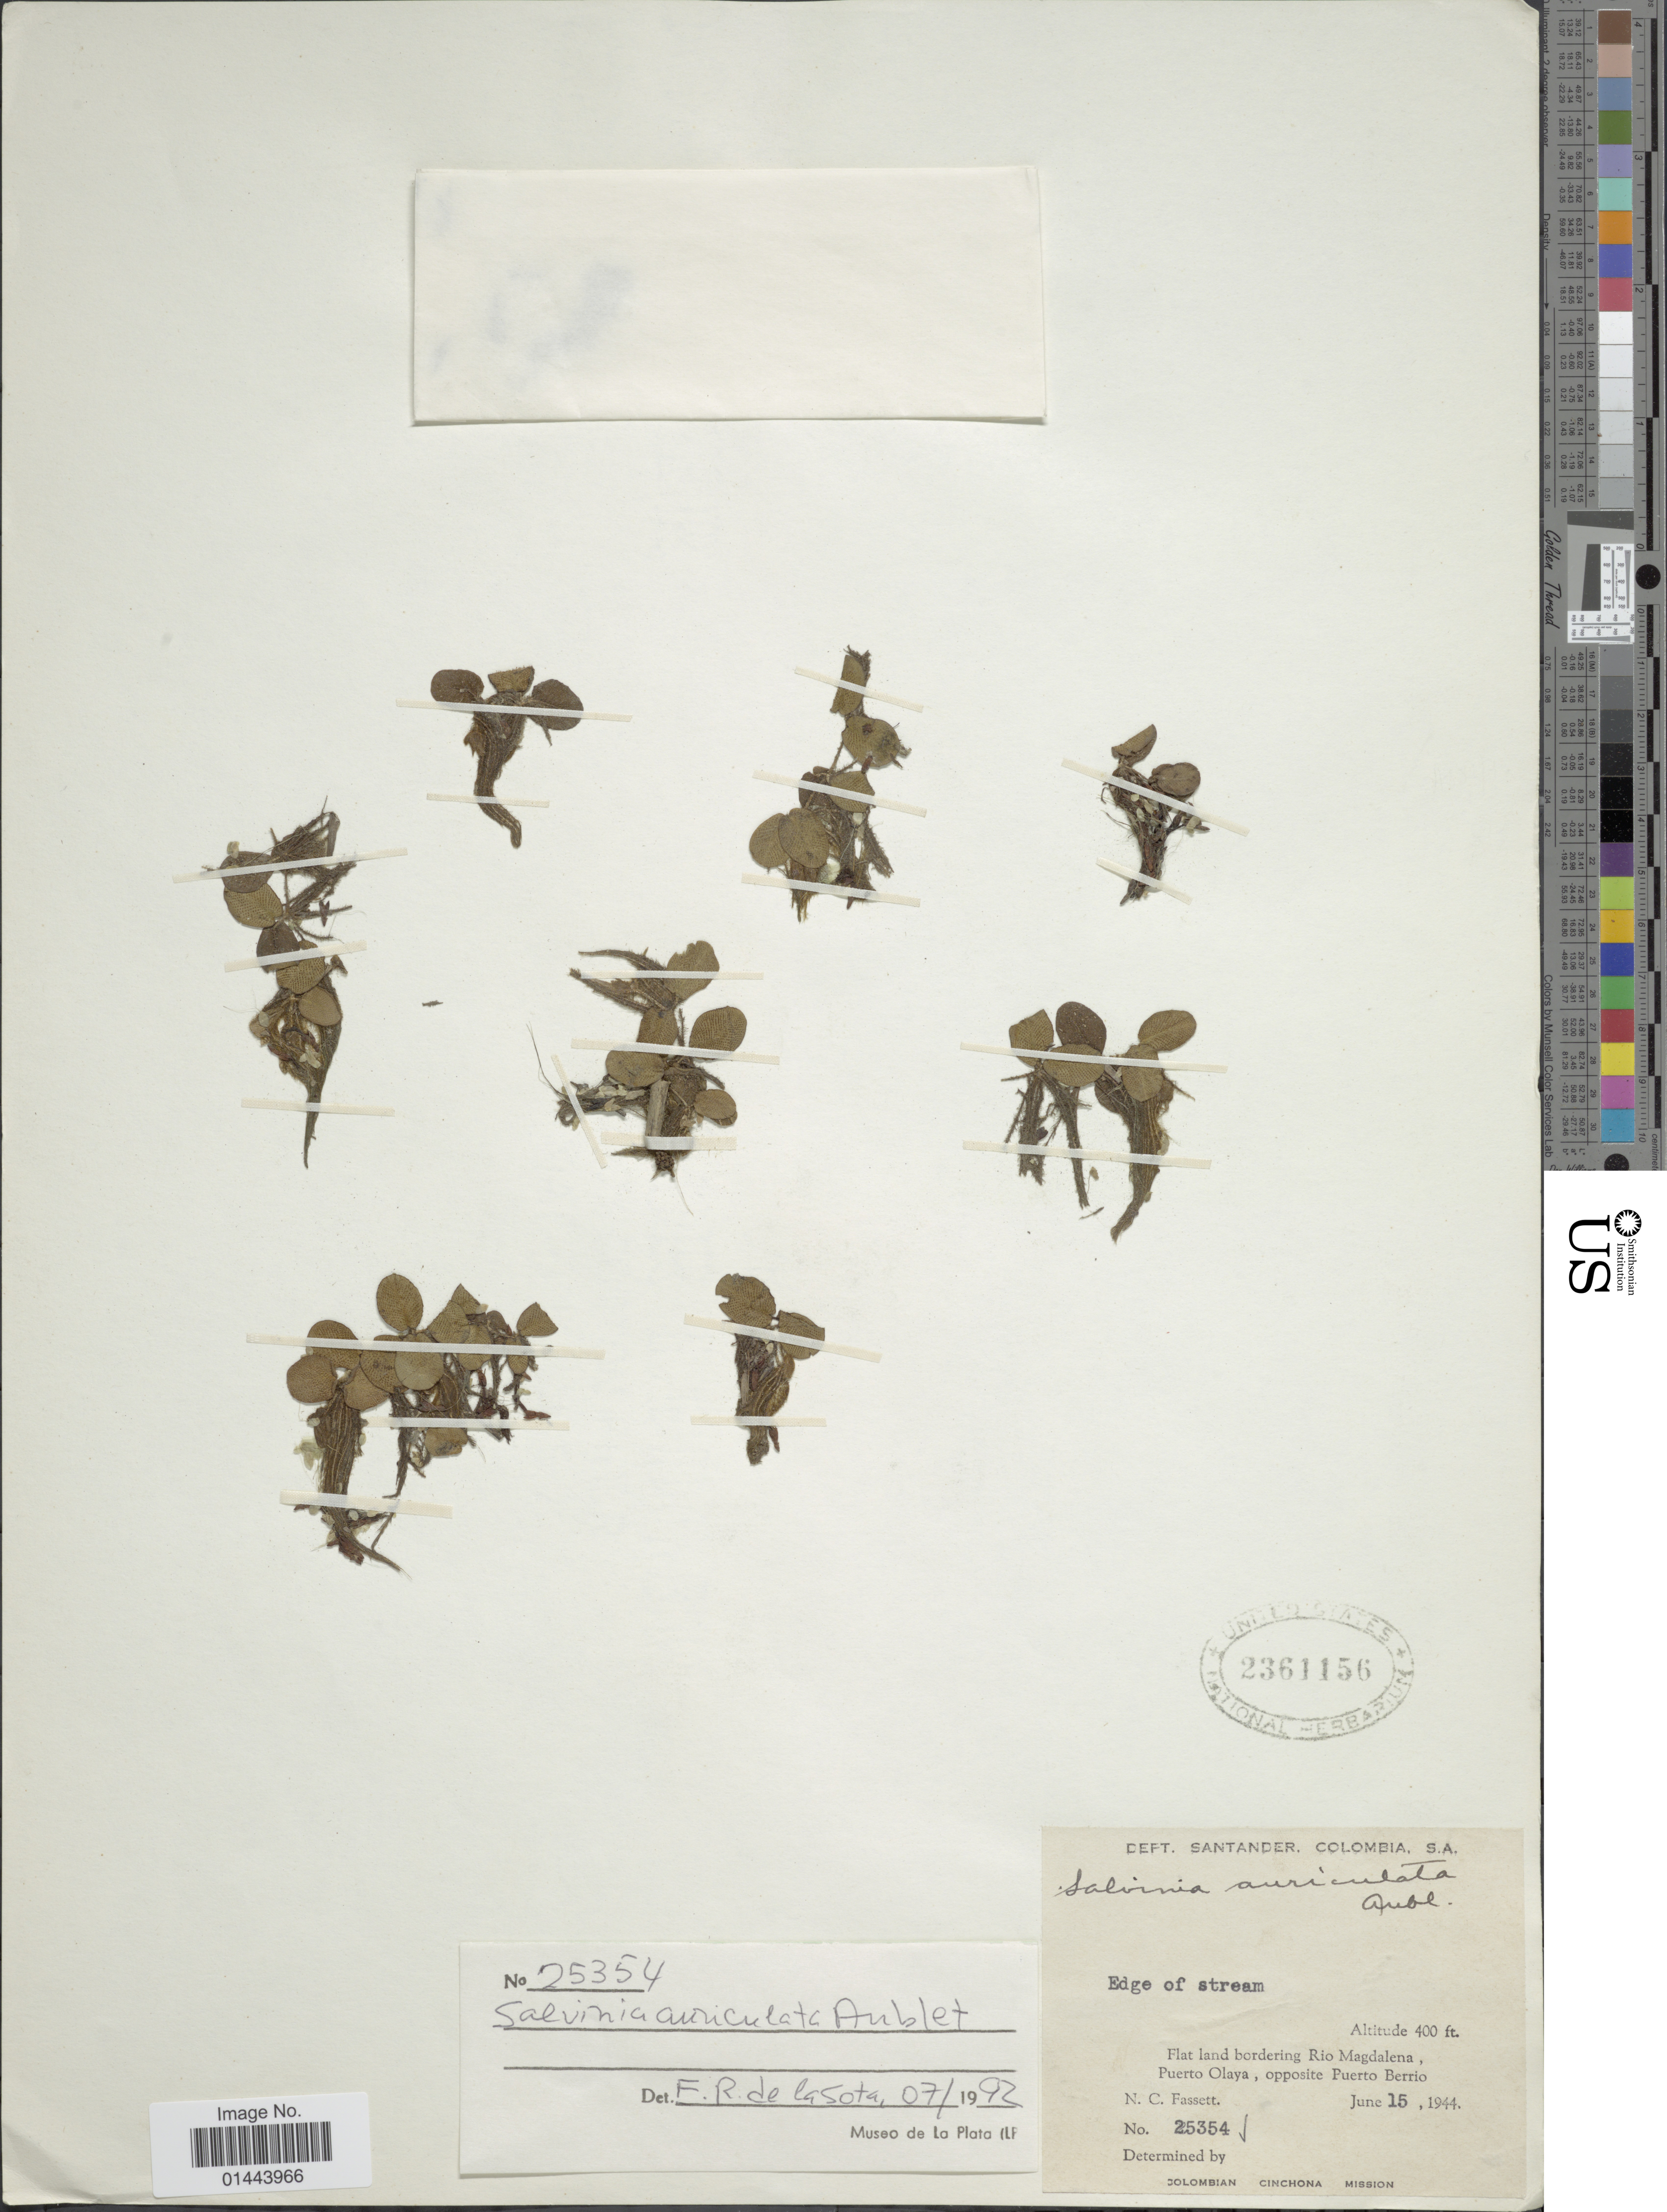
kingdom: Plantae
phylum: Tracheophyta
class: Polypodiopsida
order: Salviniales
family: Salviniaceae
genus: Salvinia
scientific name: Salvinia auriculata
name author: Aubl.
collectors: N. C. Fassett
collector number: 25354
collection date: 1944-06-15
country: Colombia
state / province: Santander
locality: Edge of stream, flat land borering Rio Magdalena, Puerto Olaya, opposite Puerto Berrio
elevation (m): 122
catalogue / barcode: US 2361156